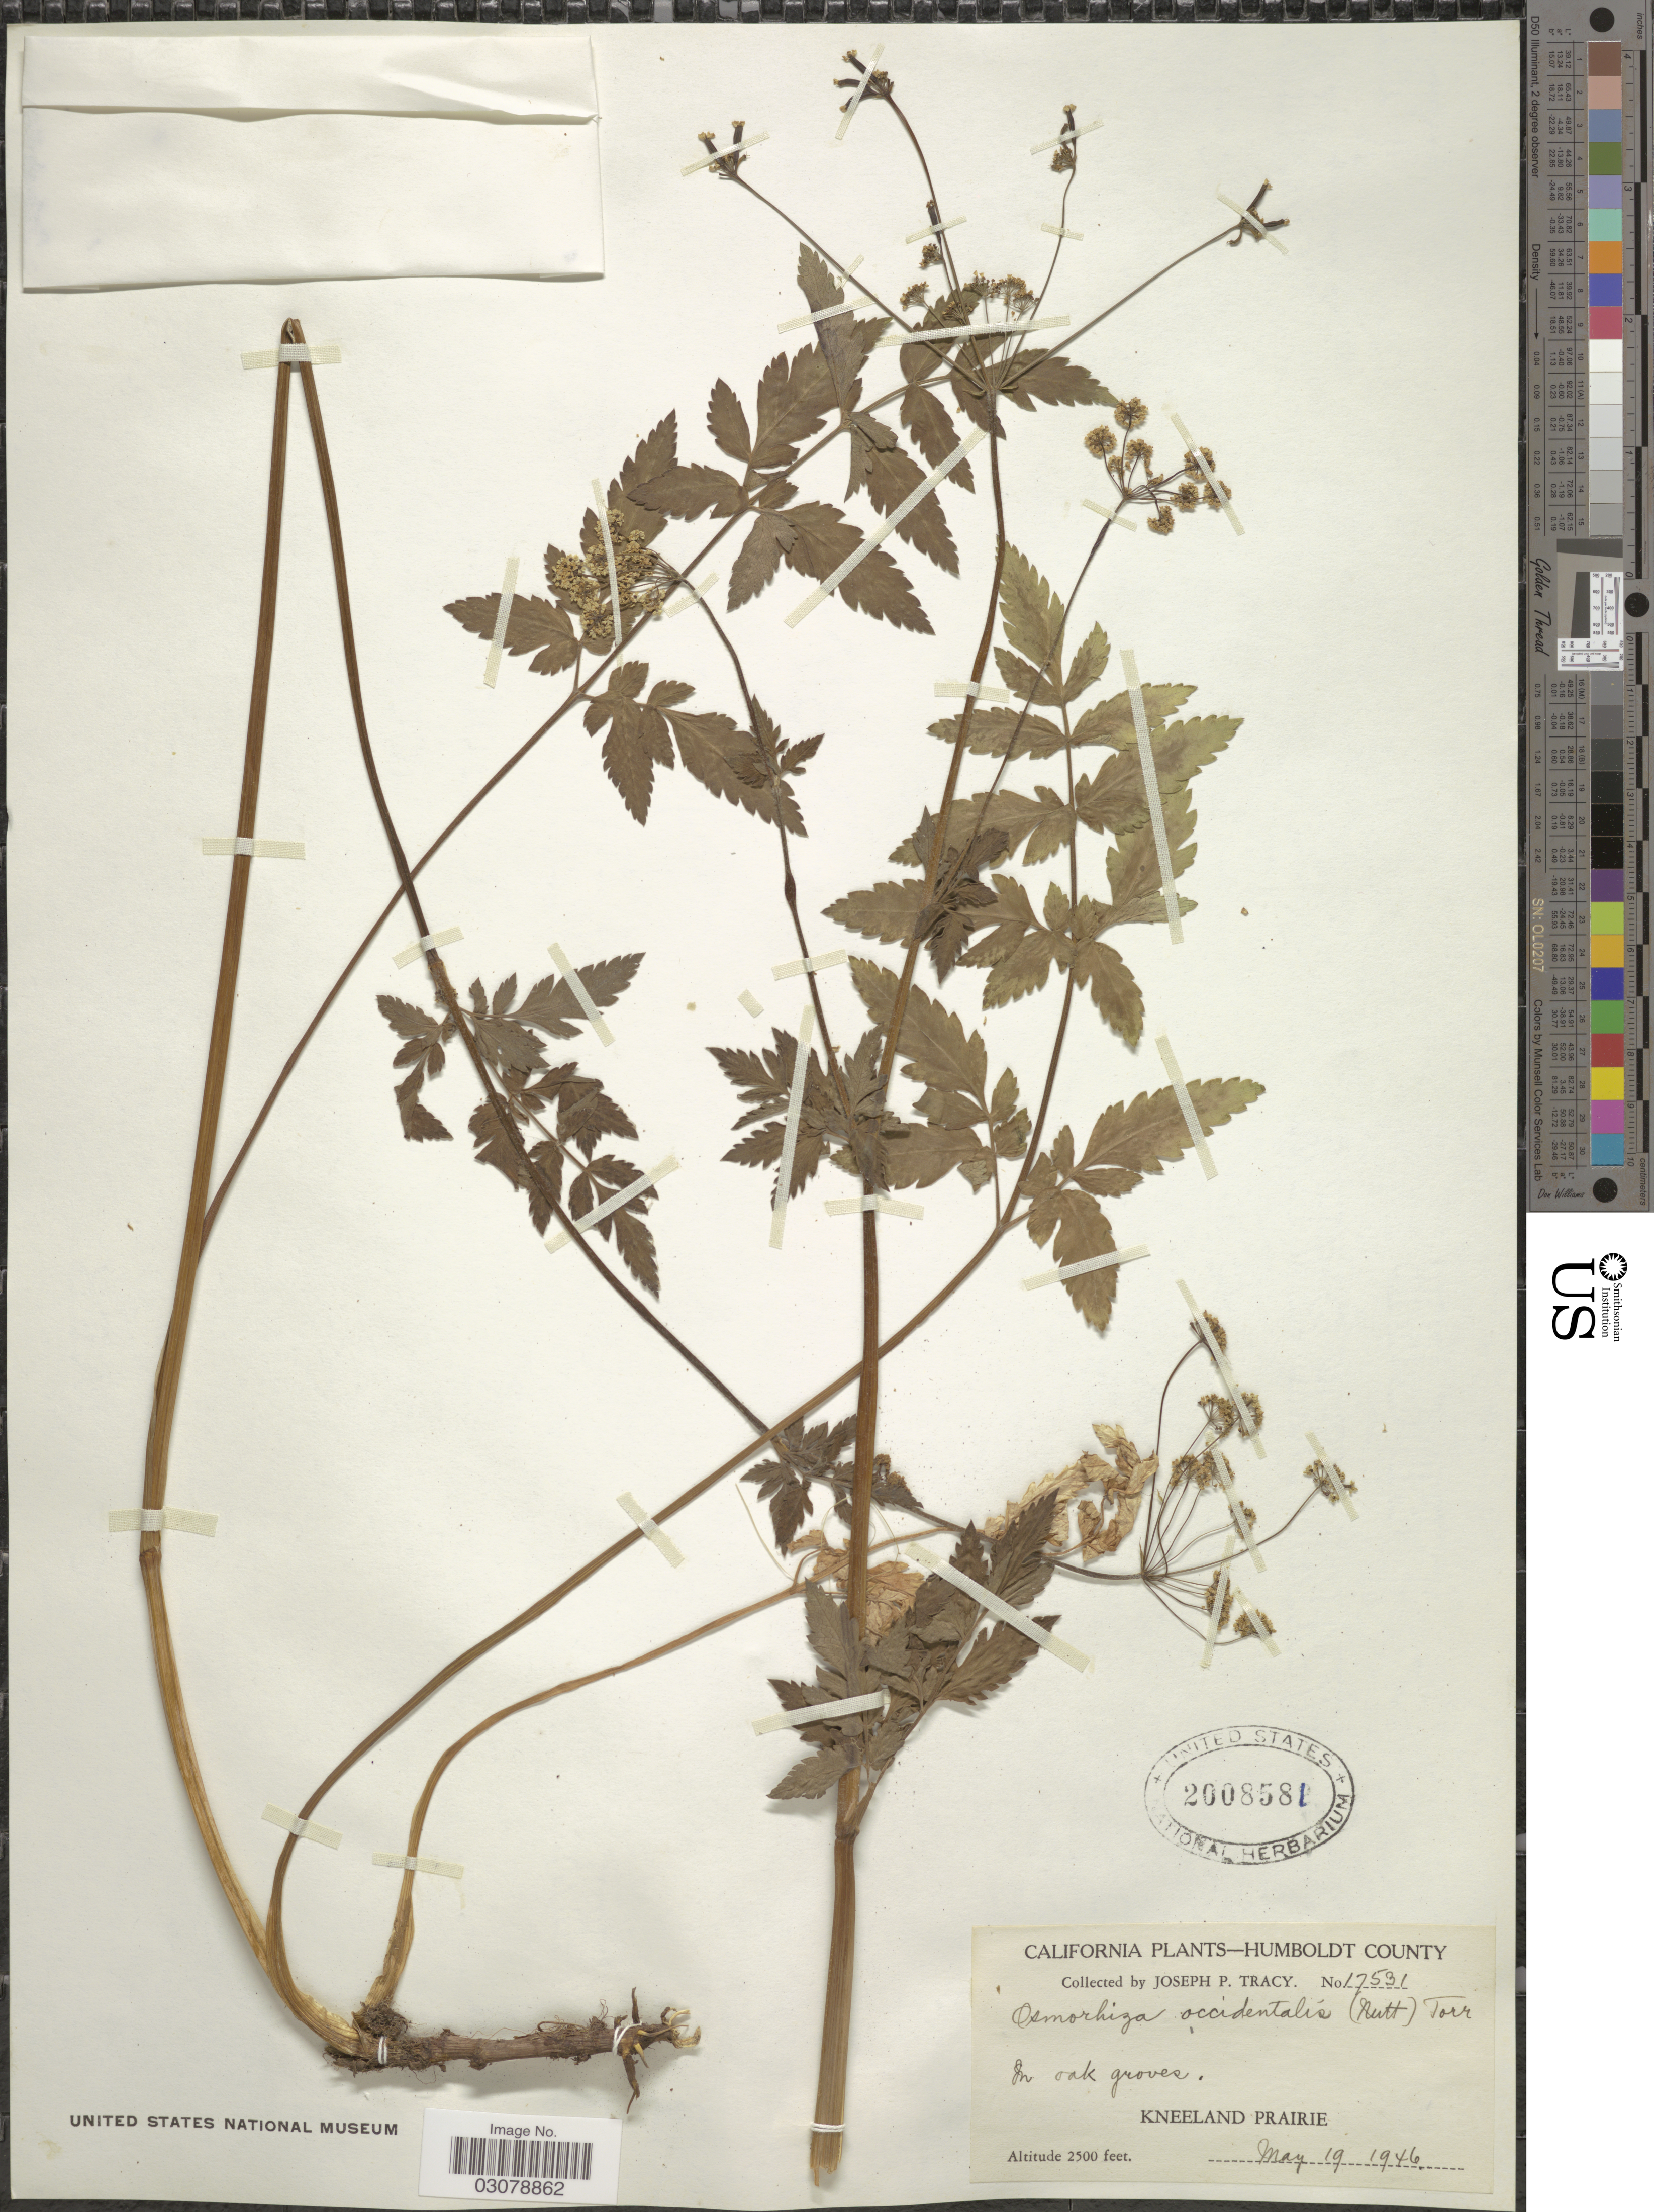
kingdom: Plantae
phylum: Tracheophyta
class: Magnoliopsida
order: Apiales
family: Apiaceae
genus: Osmorhiza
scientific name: Osmorhiza occidentalis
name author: (Nutt.) Torr.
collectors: J. Tracy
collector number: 17531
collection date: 1946-05-19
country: United States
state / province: California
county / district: Humboldt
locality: Humboldt County, In oak groves, Kneeland Prairie.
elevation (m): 762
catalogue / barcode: US 2008581